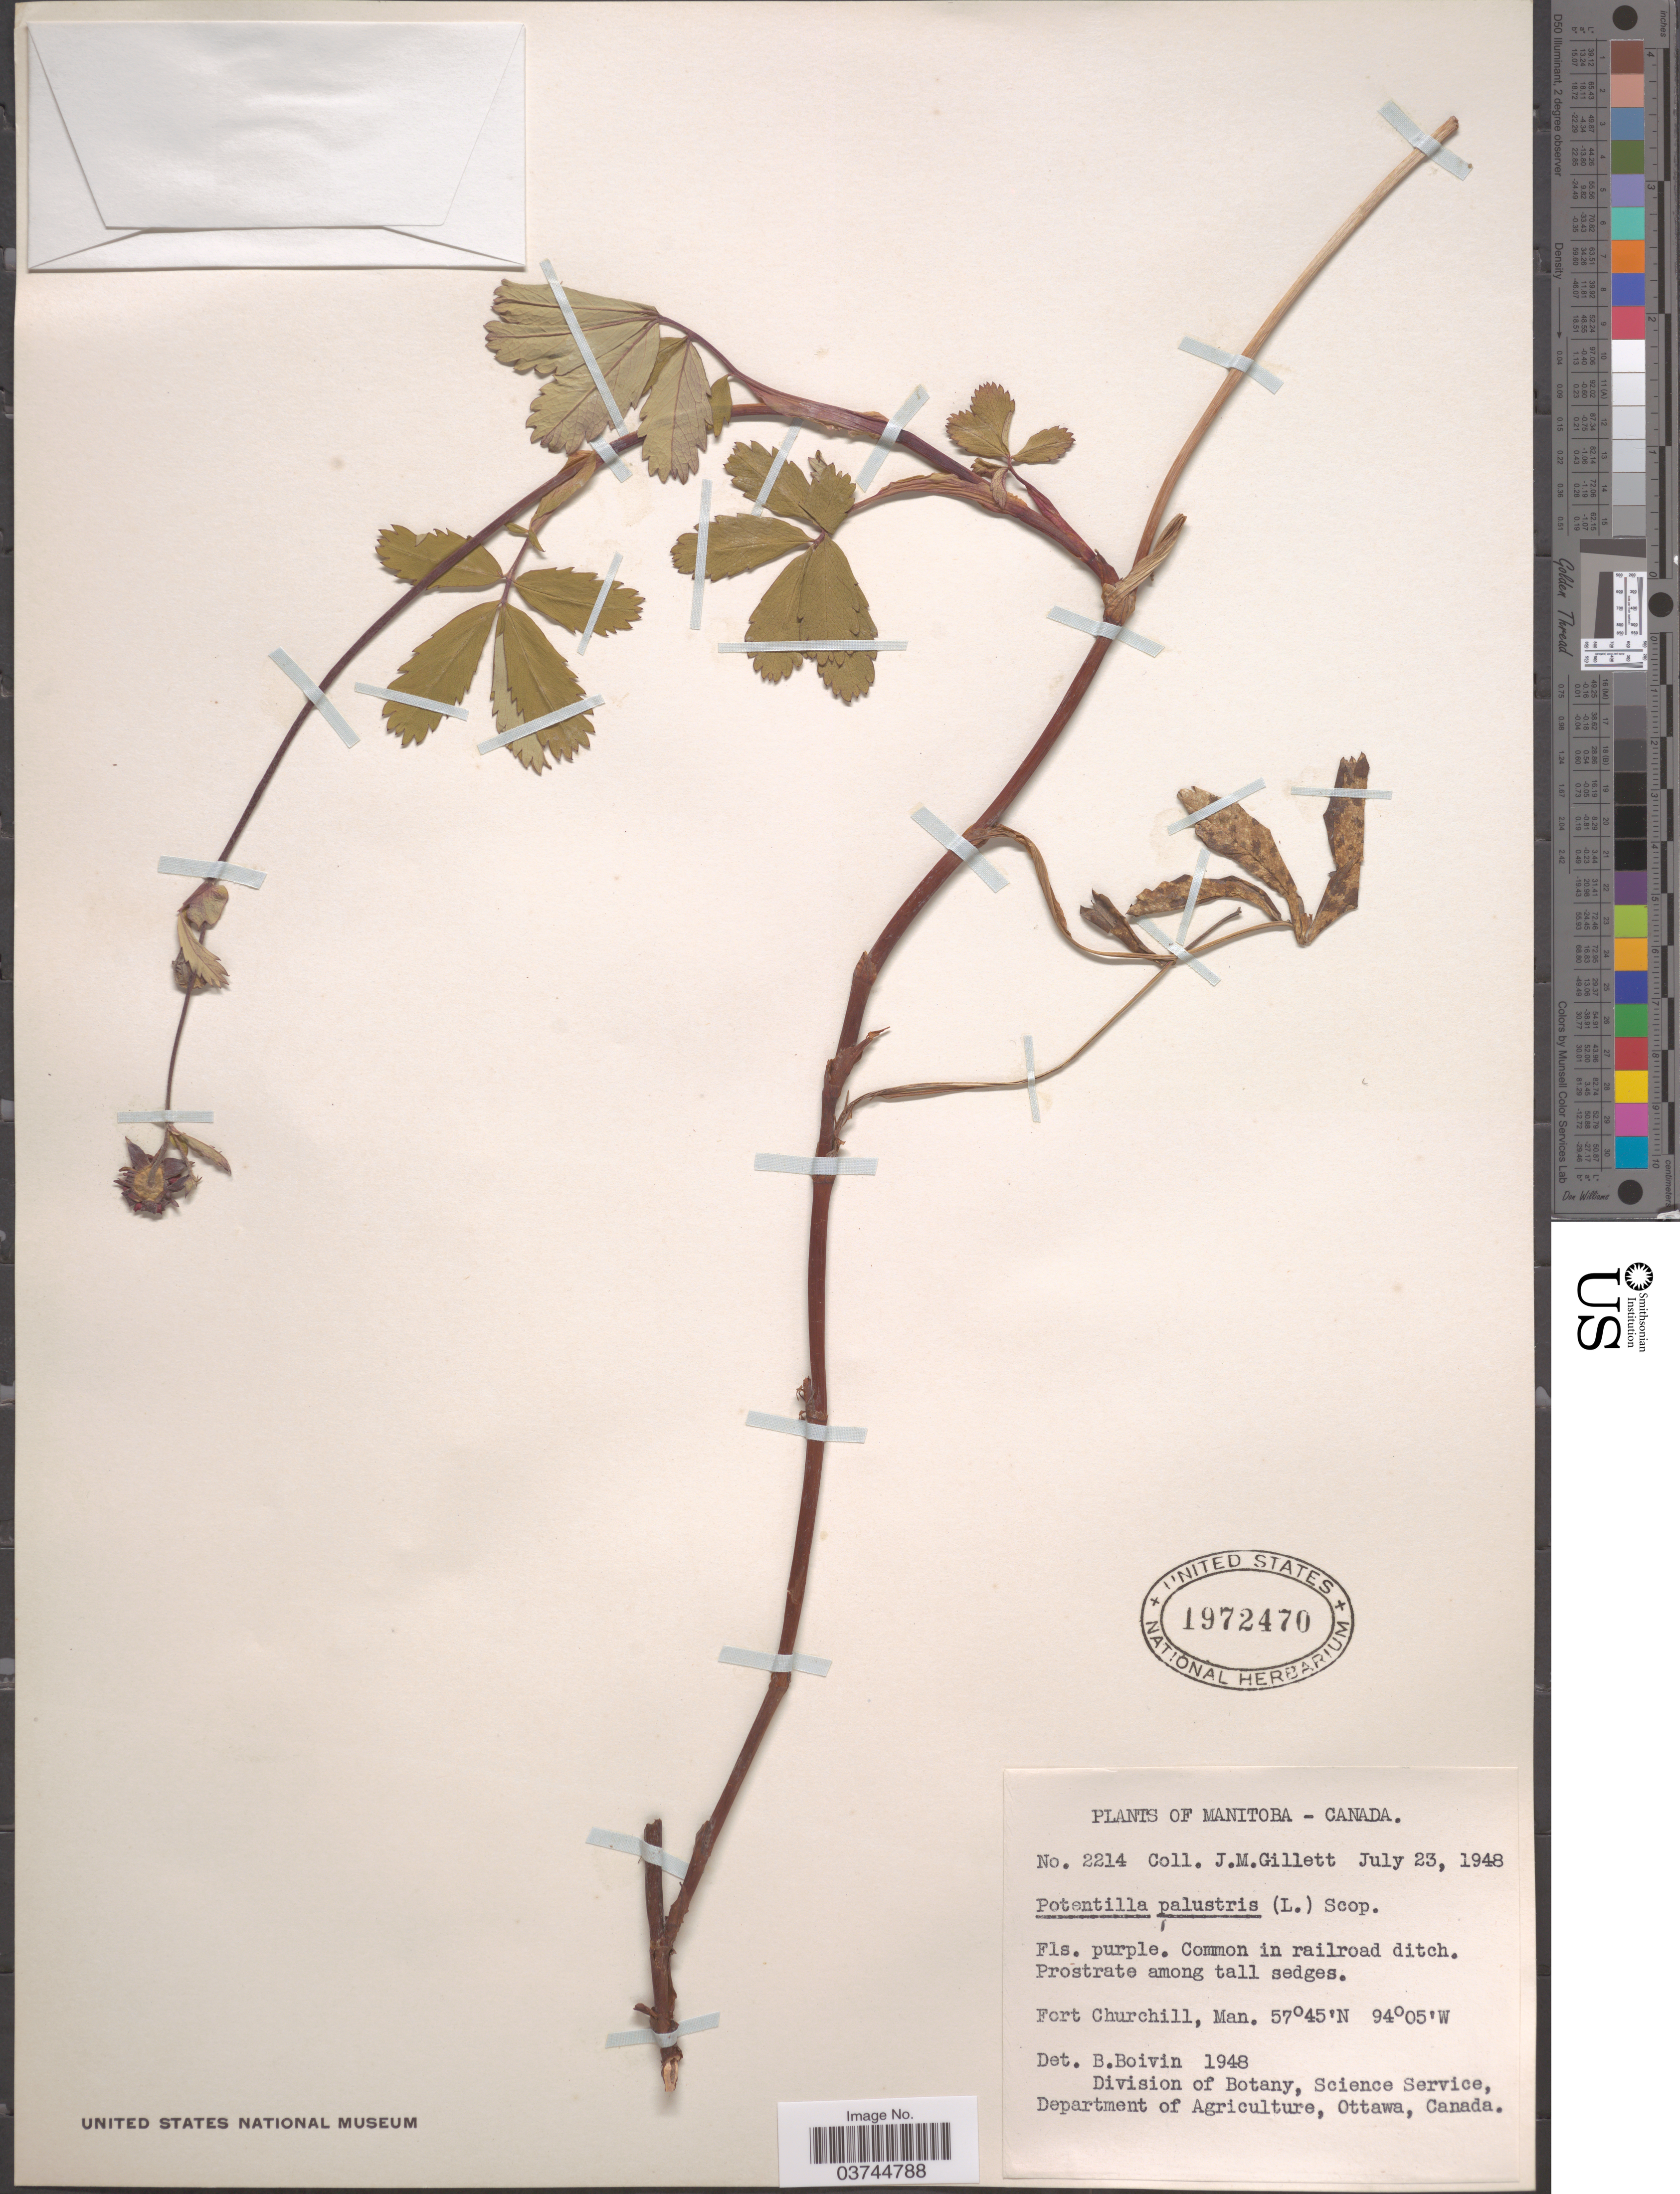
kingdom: Plantae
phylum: Tracheophyta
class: Magnoliopsida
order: Rosales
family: Rosaceae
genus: Comarum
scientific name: Comarum palustre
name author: L.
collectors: J. M. Gillett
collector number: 2214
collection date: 1948-07-23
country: Canada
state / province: Manitoba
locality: Fort Churchill.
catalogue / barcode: US 1972470